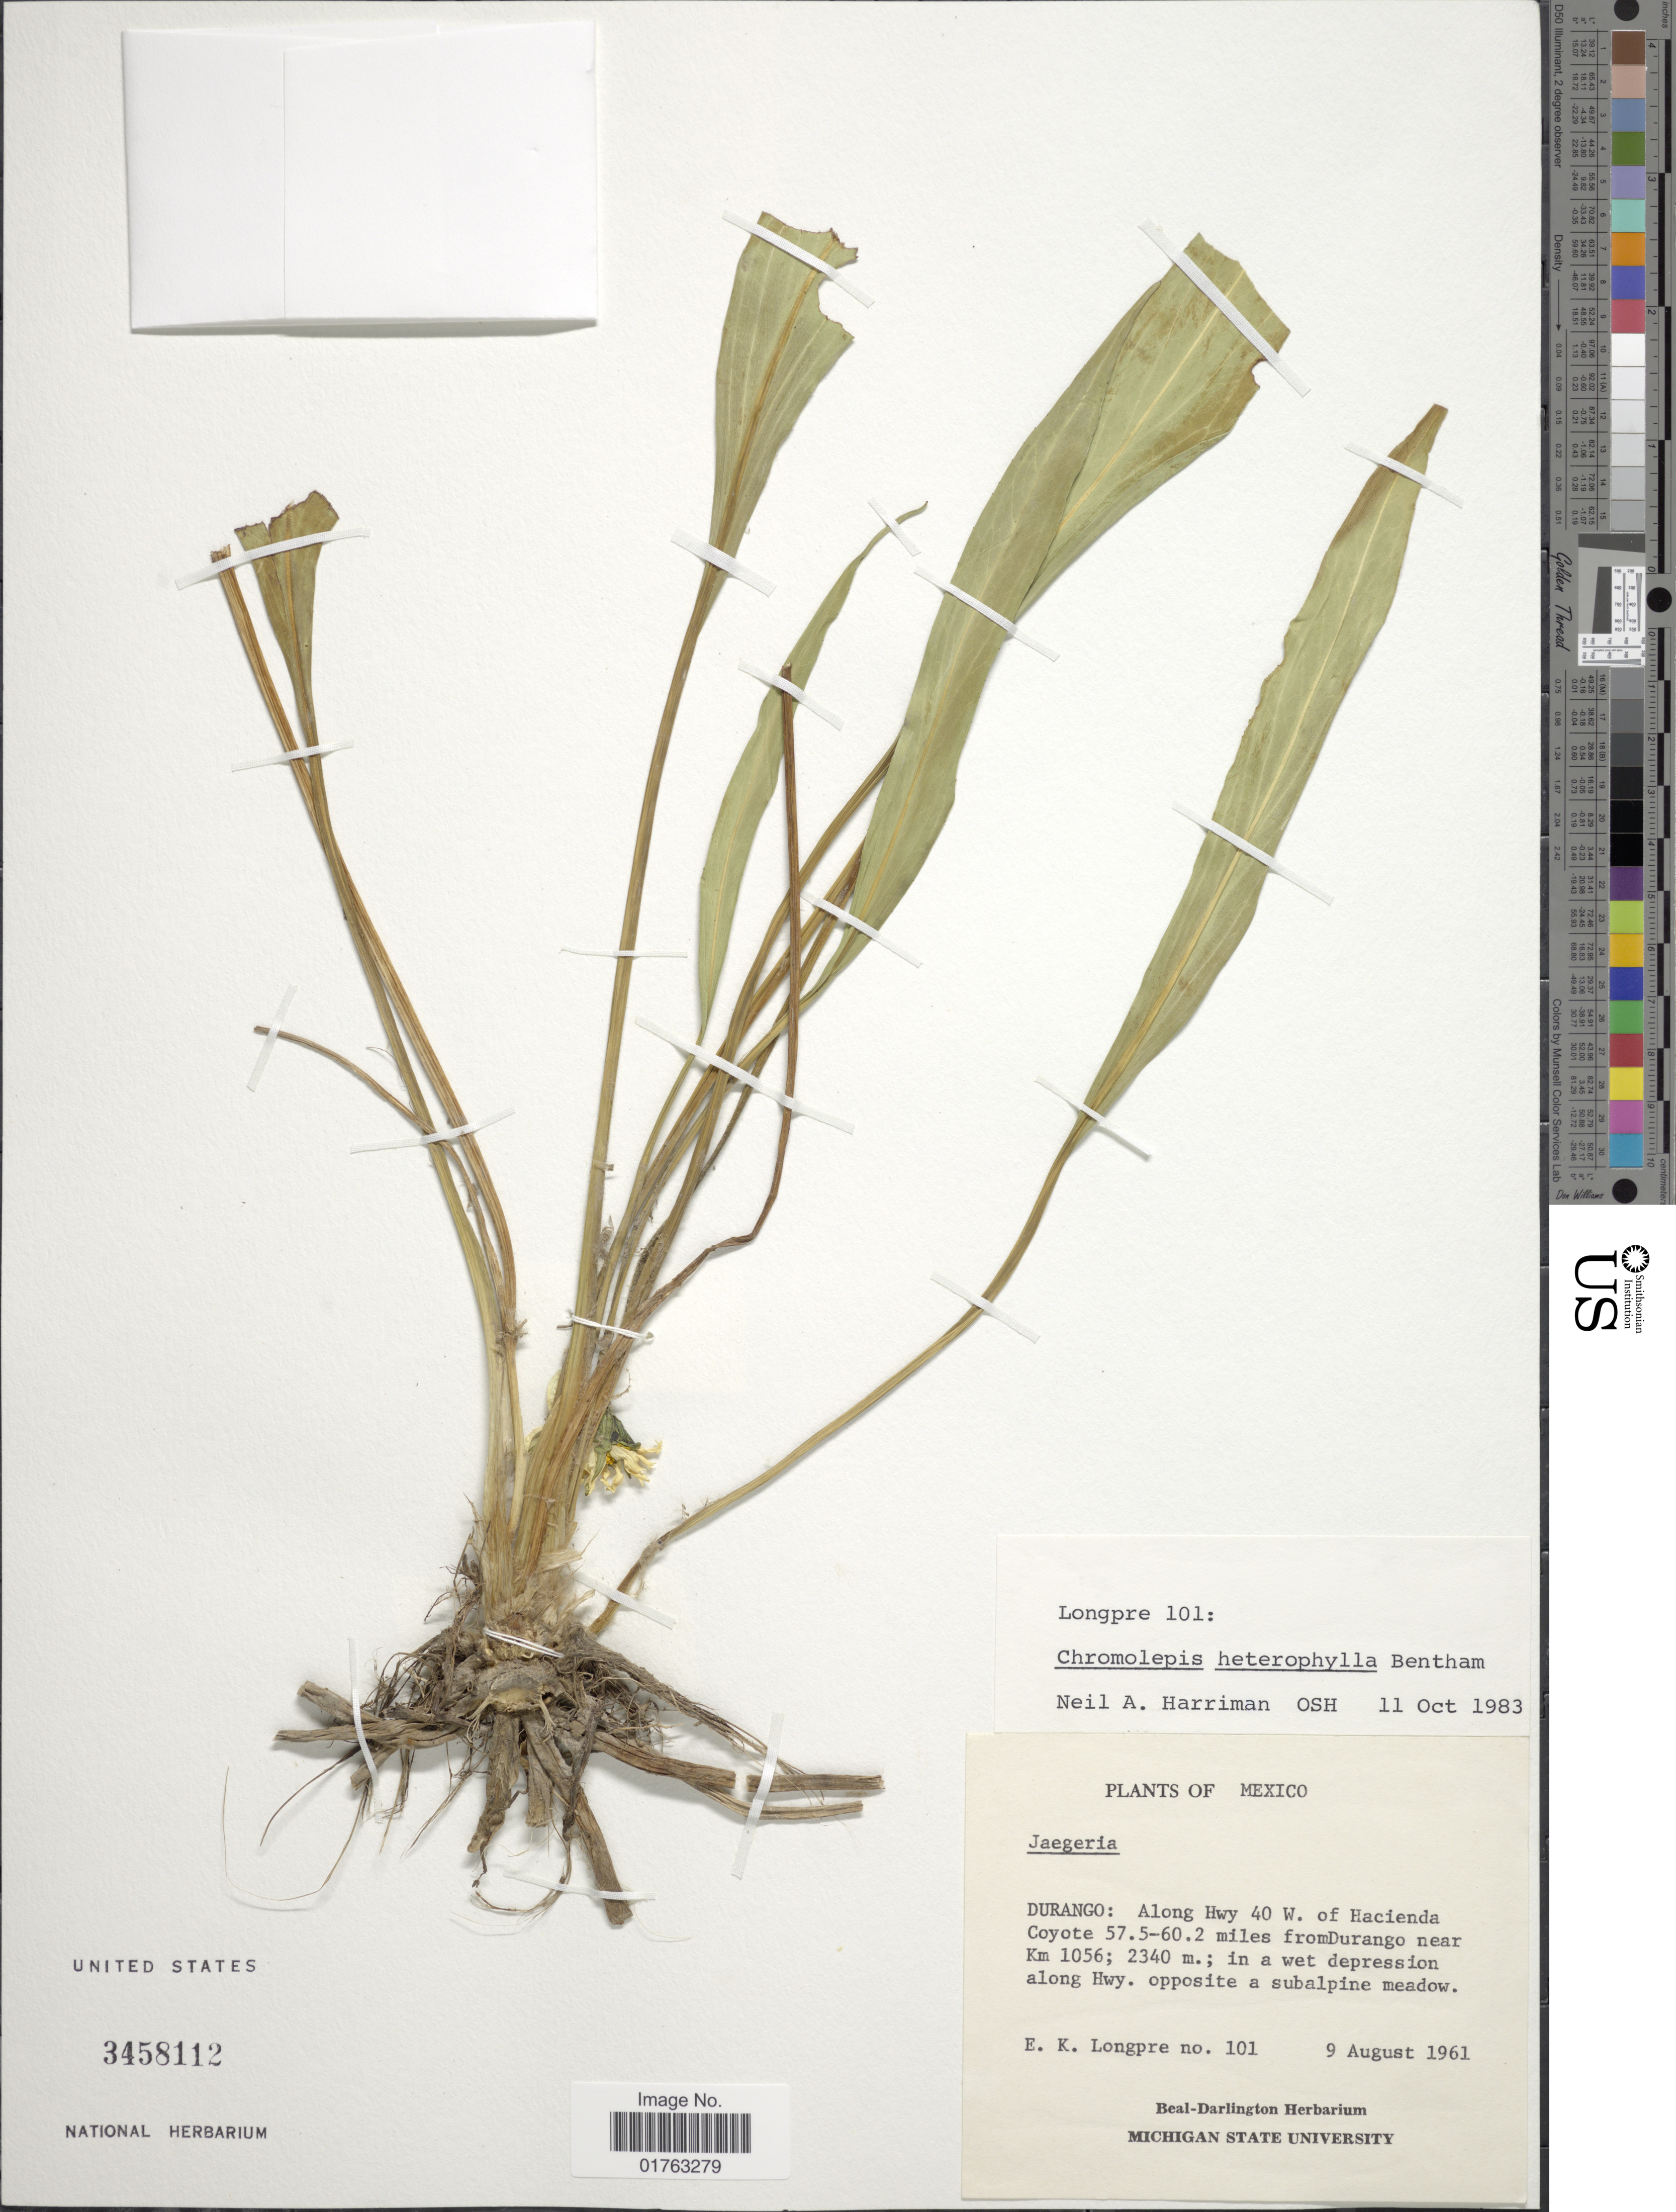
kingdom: Plantae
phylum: Tracheophyta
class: Magnoliopsida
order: Asterales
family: Asteraceae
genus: Chromolepis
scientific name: Chromolepis heterophylla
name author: Benth.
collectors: E. Longpre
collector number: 101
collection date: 1961-08-09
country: Mexico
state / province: Durango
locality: Along hwy 40 W. of hacienda Coyote 57.5-60.2 miles from Durango near Km 1056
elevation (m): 2340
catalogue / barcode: US 3458112